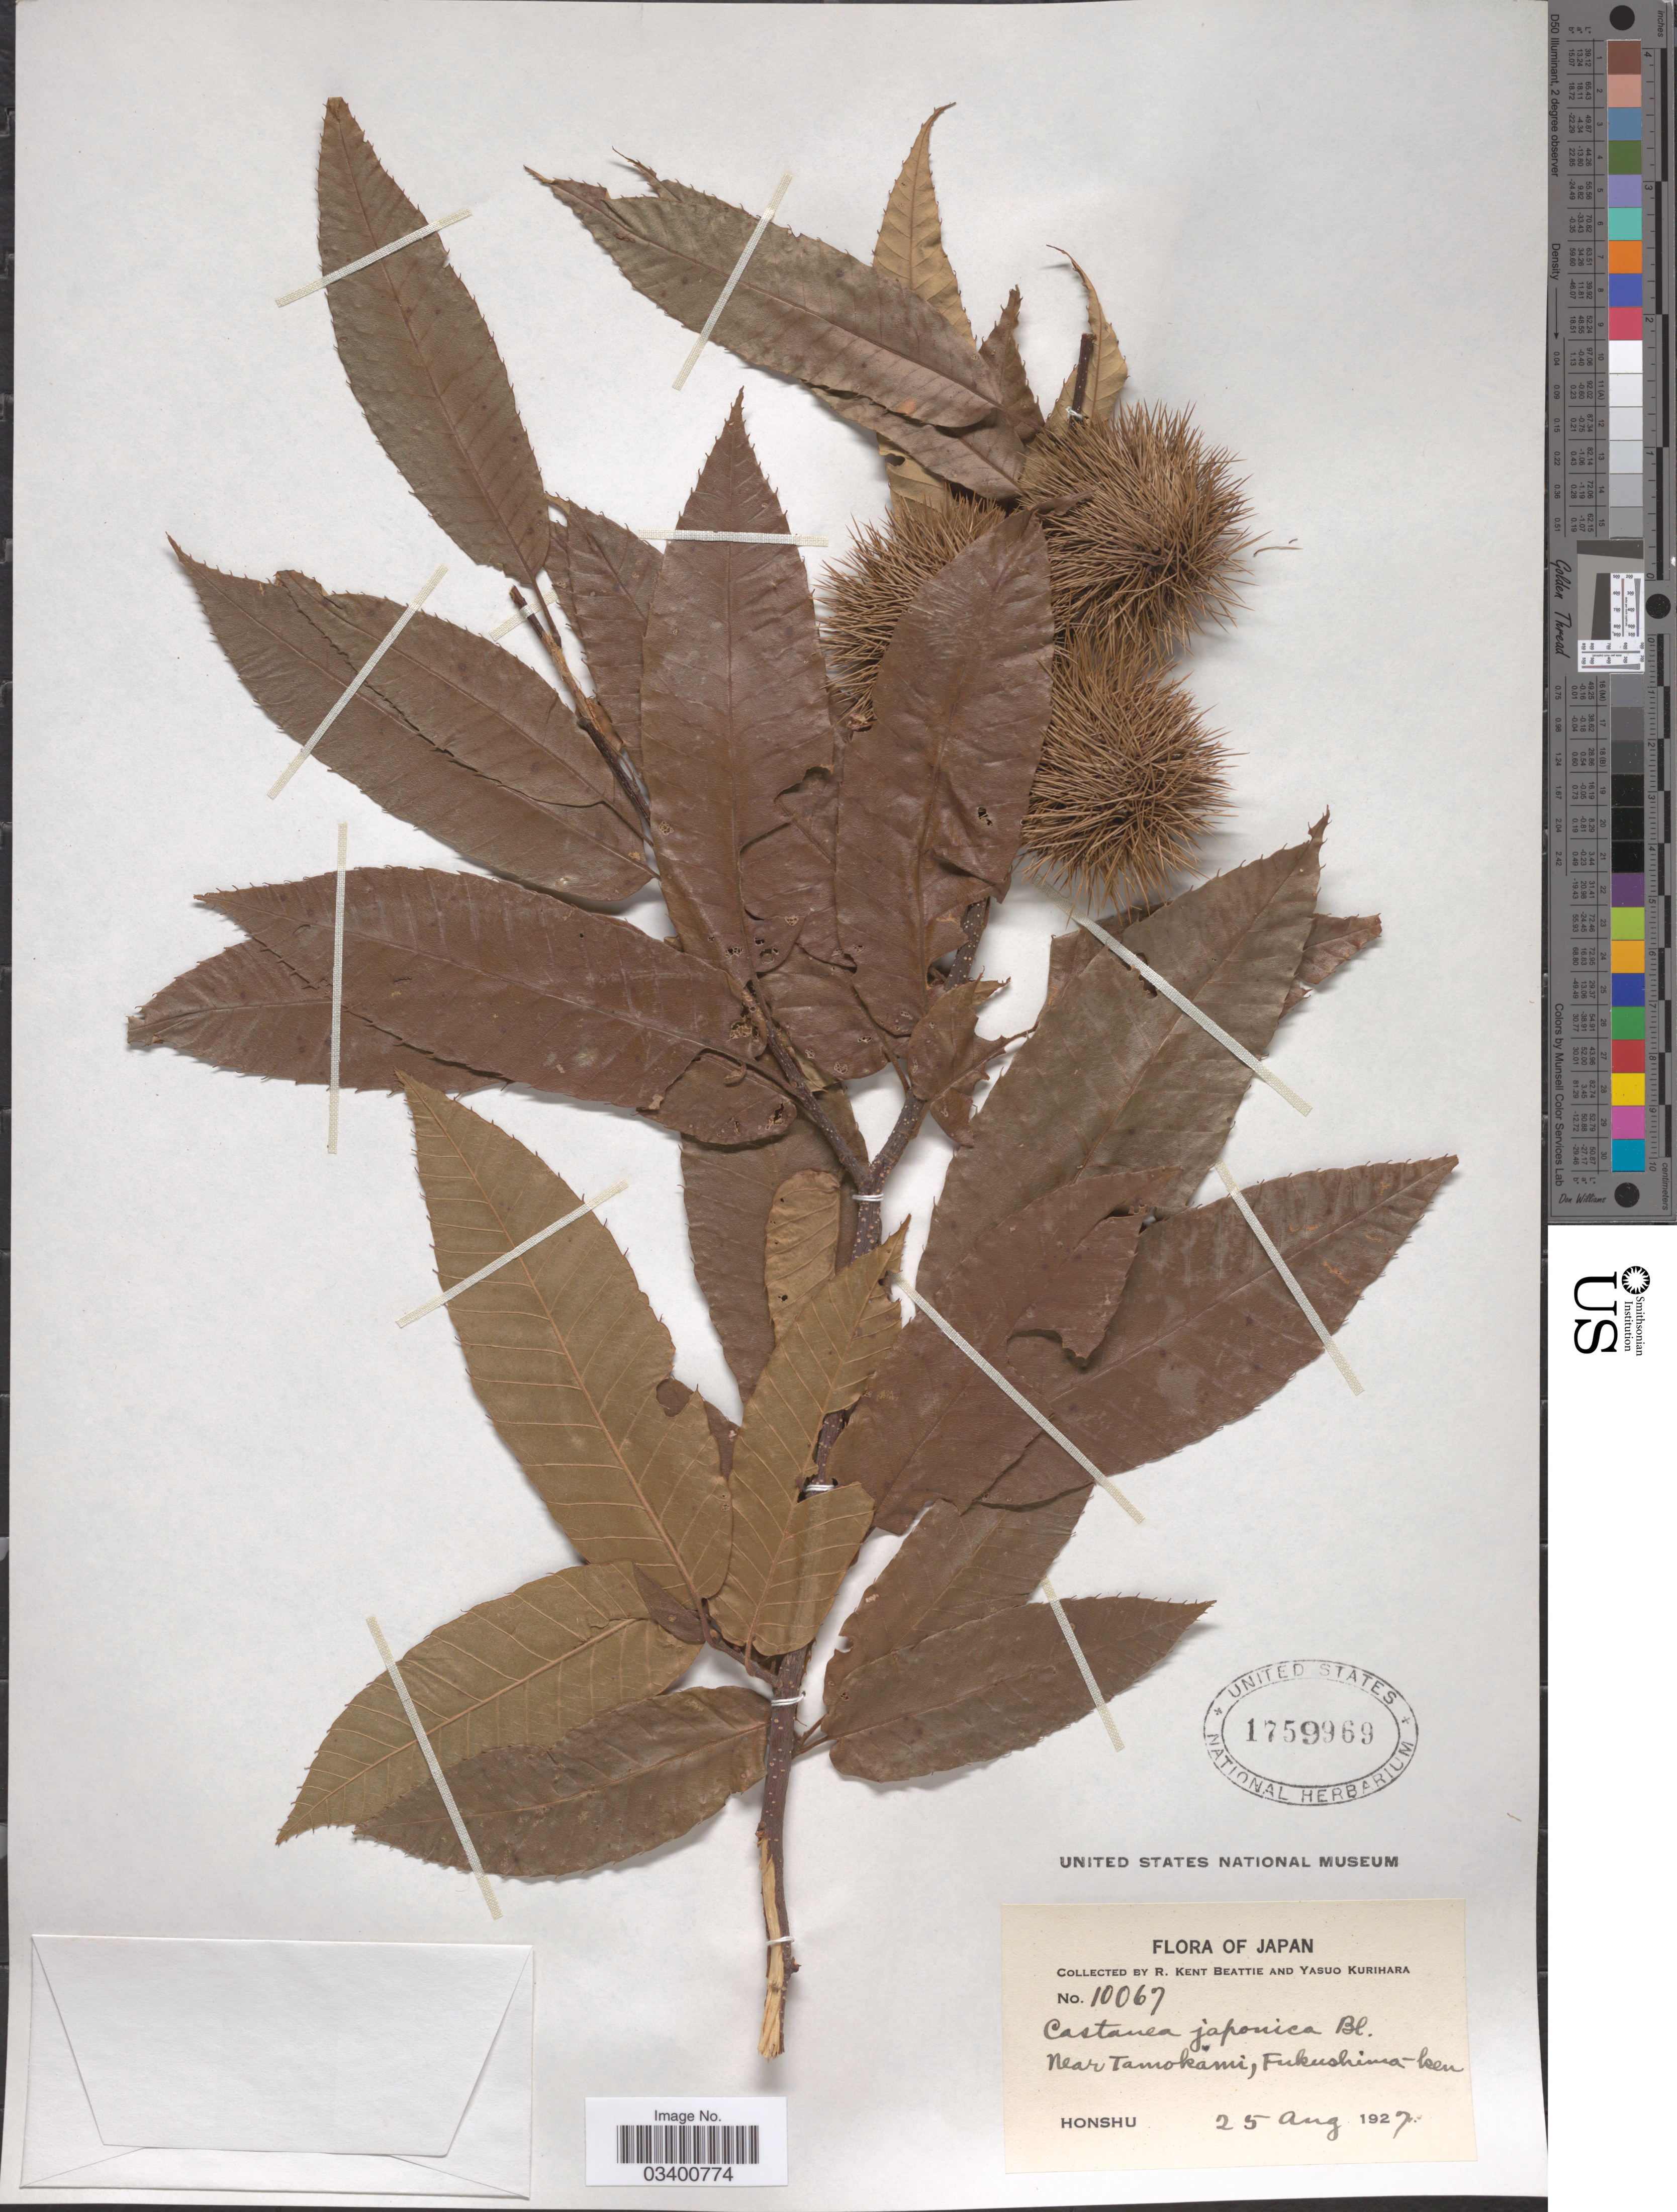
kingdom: Plantae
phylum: Tracheophyta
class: Magnoliopsida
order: Fagales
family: Fagaceae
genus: Castanea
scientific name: Castanea japonica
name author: Blume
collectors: R. K. Beattie & Y. Kurihara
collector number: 10067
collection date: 1927-08-25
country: Japan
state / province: Hukusima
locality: Near Tamokami, Fukushima-ken. Honshu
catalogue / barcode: US 1759969